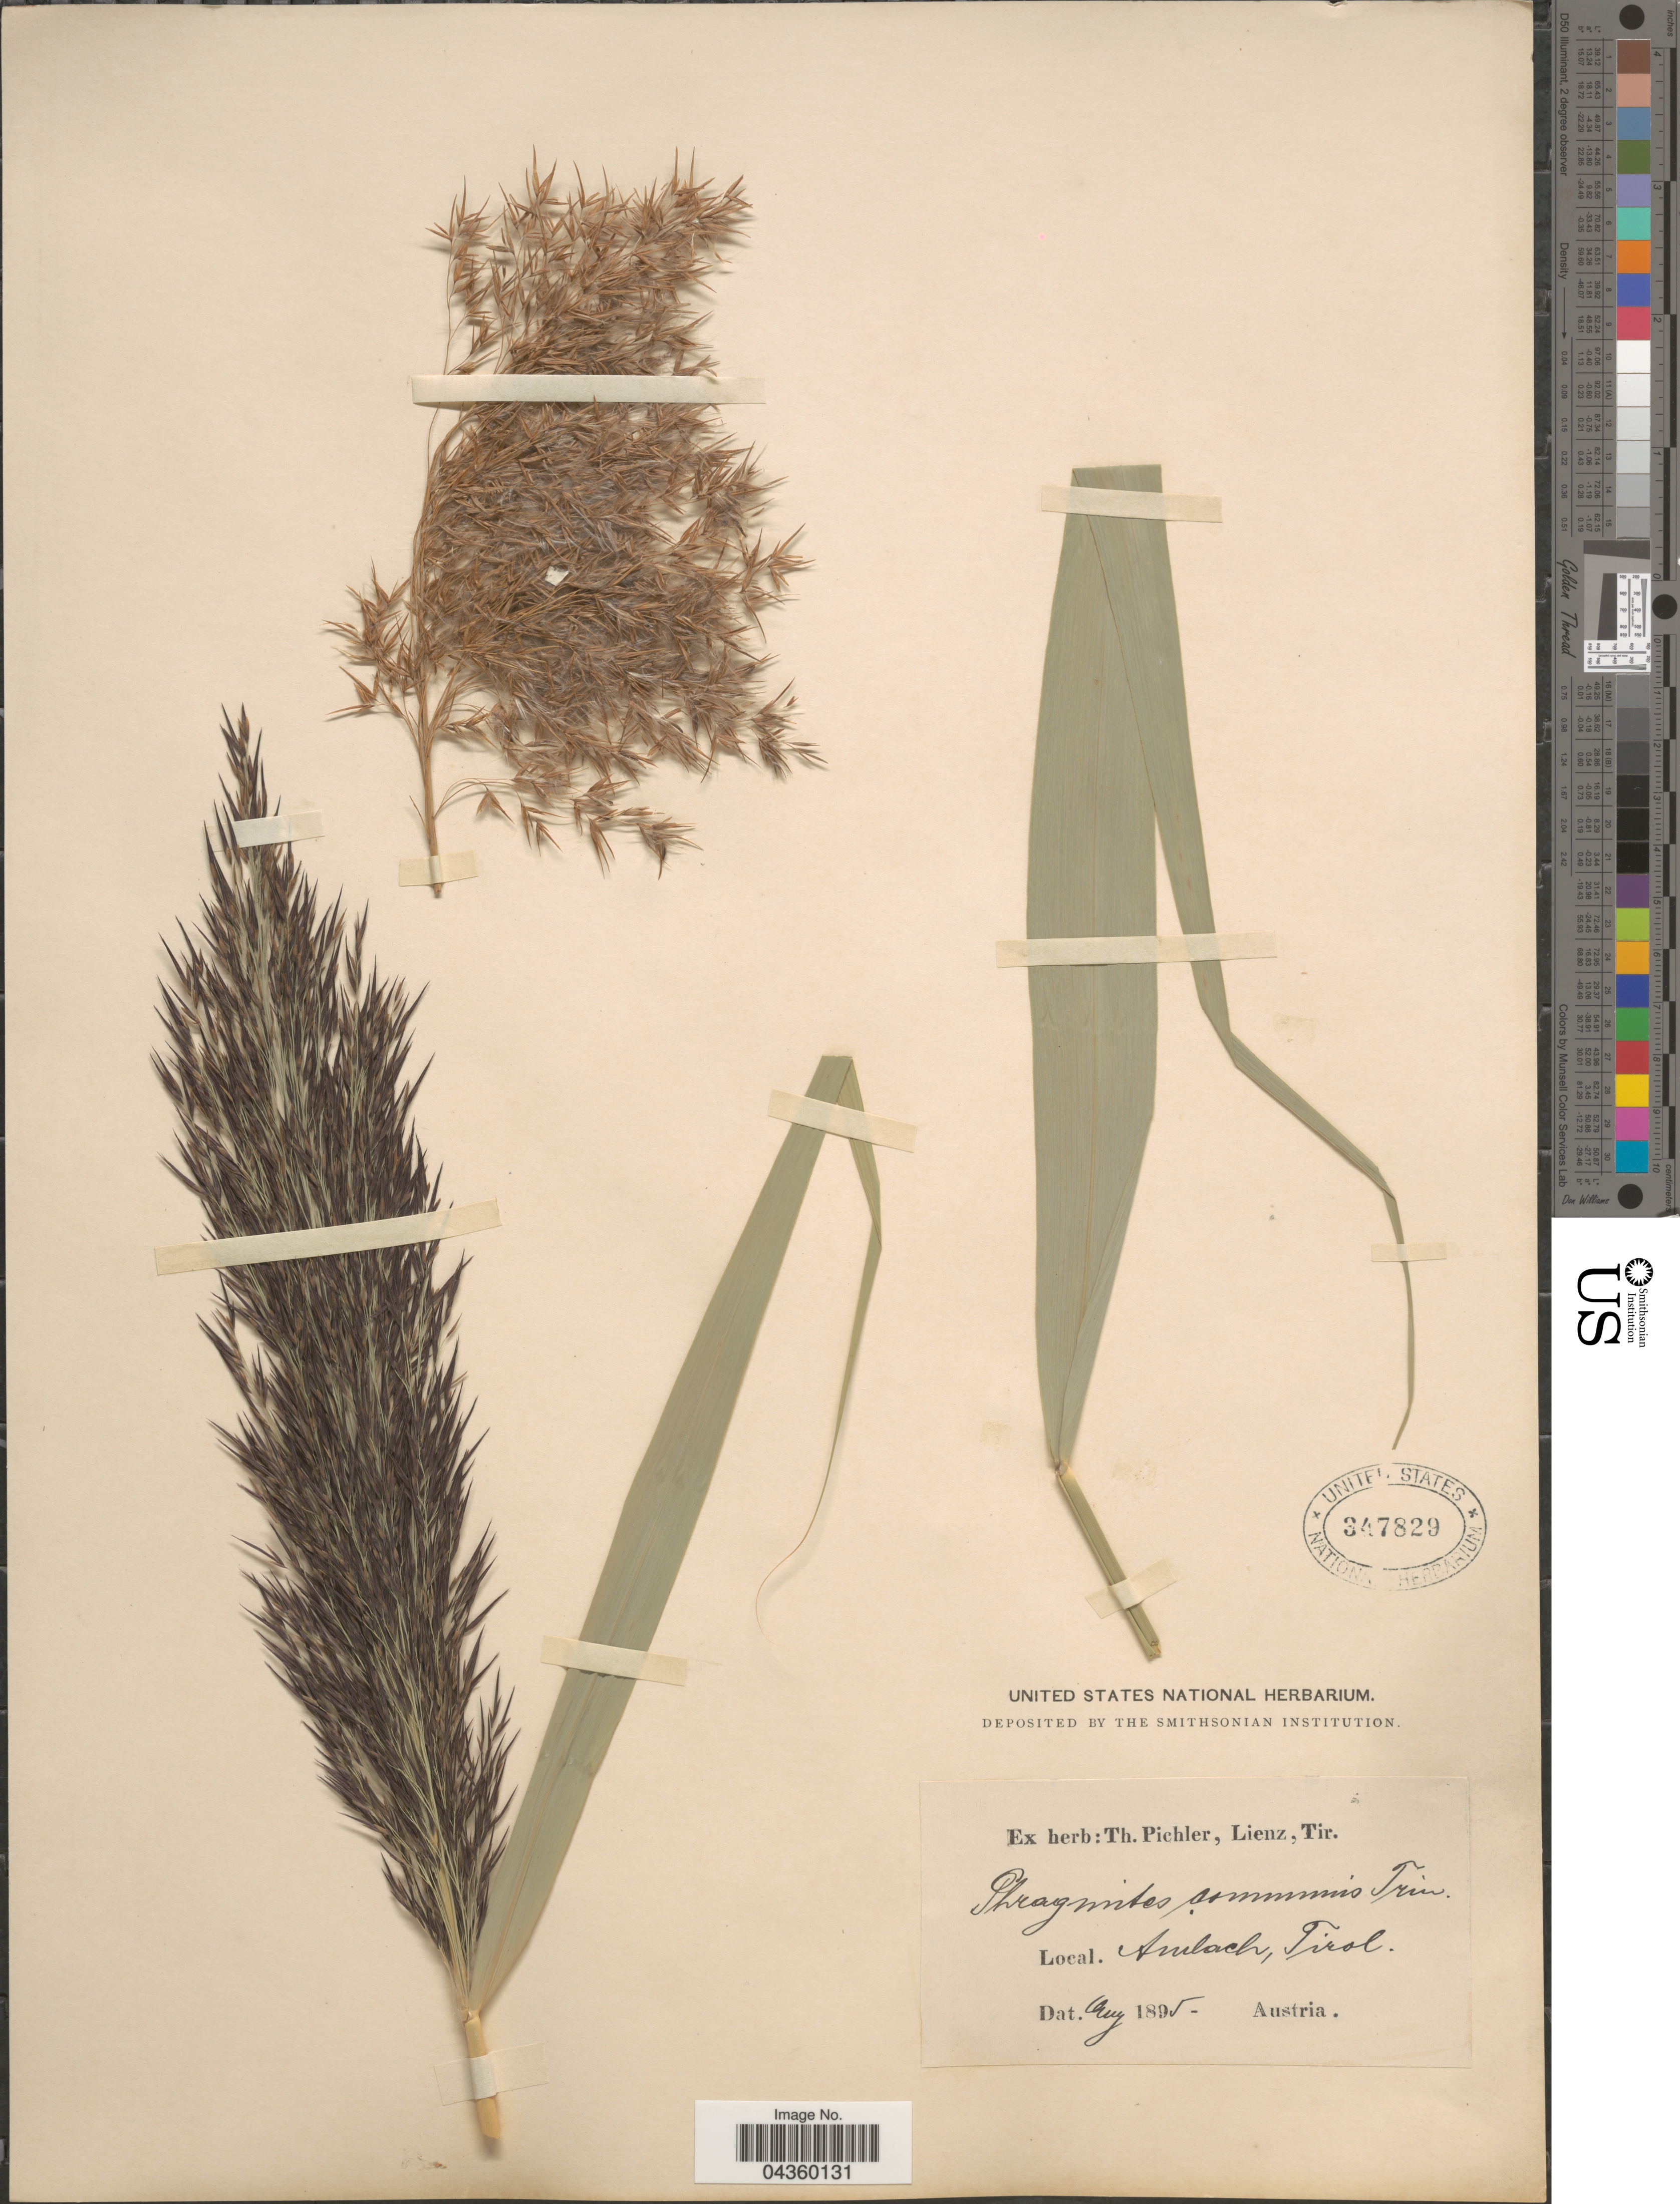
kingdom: Plantae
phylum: Tracheophyta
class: Liliopsida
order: Poales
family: Poaceae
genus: Phragmites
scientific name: Phragmites australis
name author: (Cav.) Trin. ex Steud.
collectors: ex herb. T. Pichler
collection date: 1895-08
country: Austria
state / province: Tirol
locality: Amlach.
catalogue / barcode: US 347829